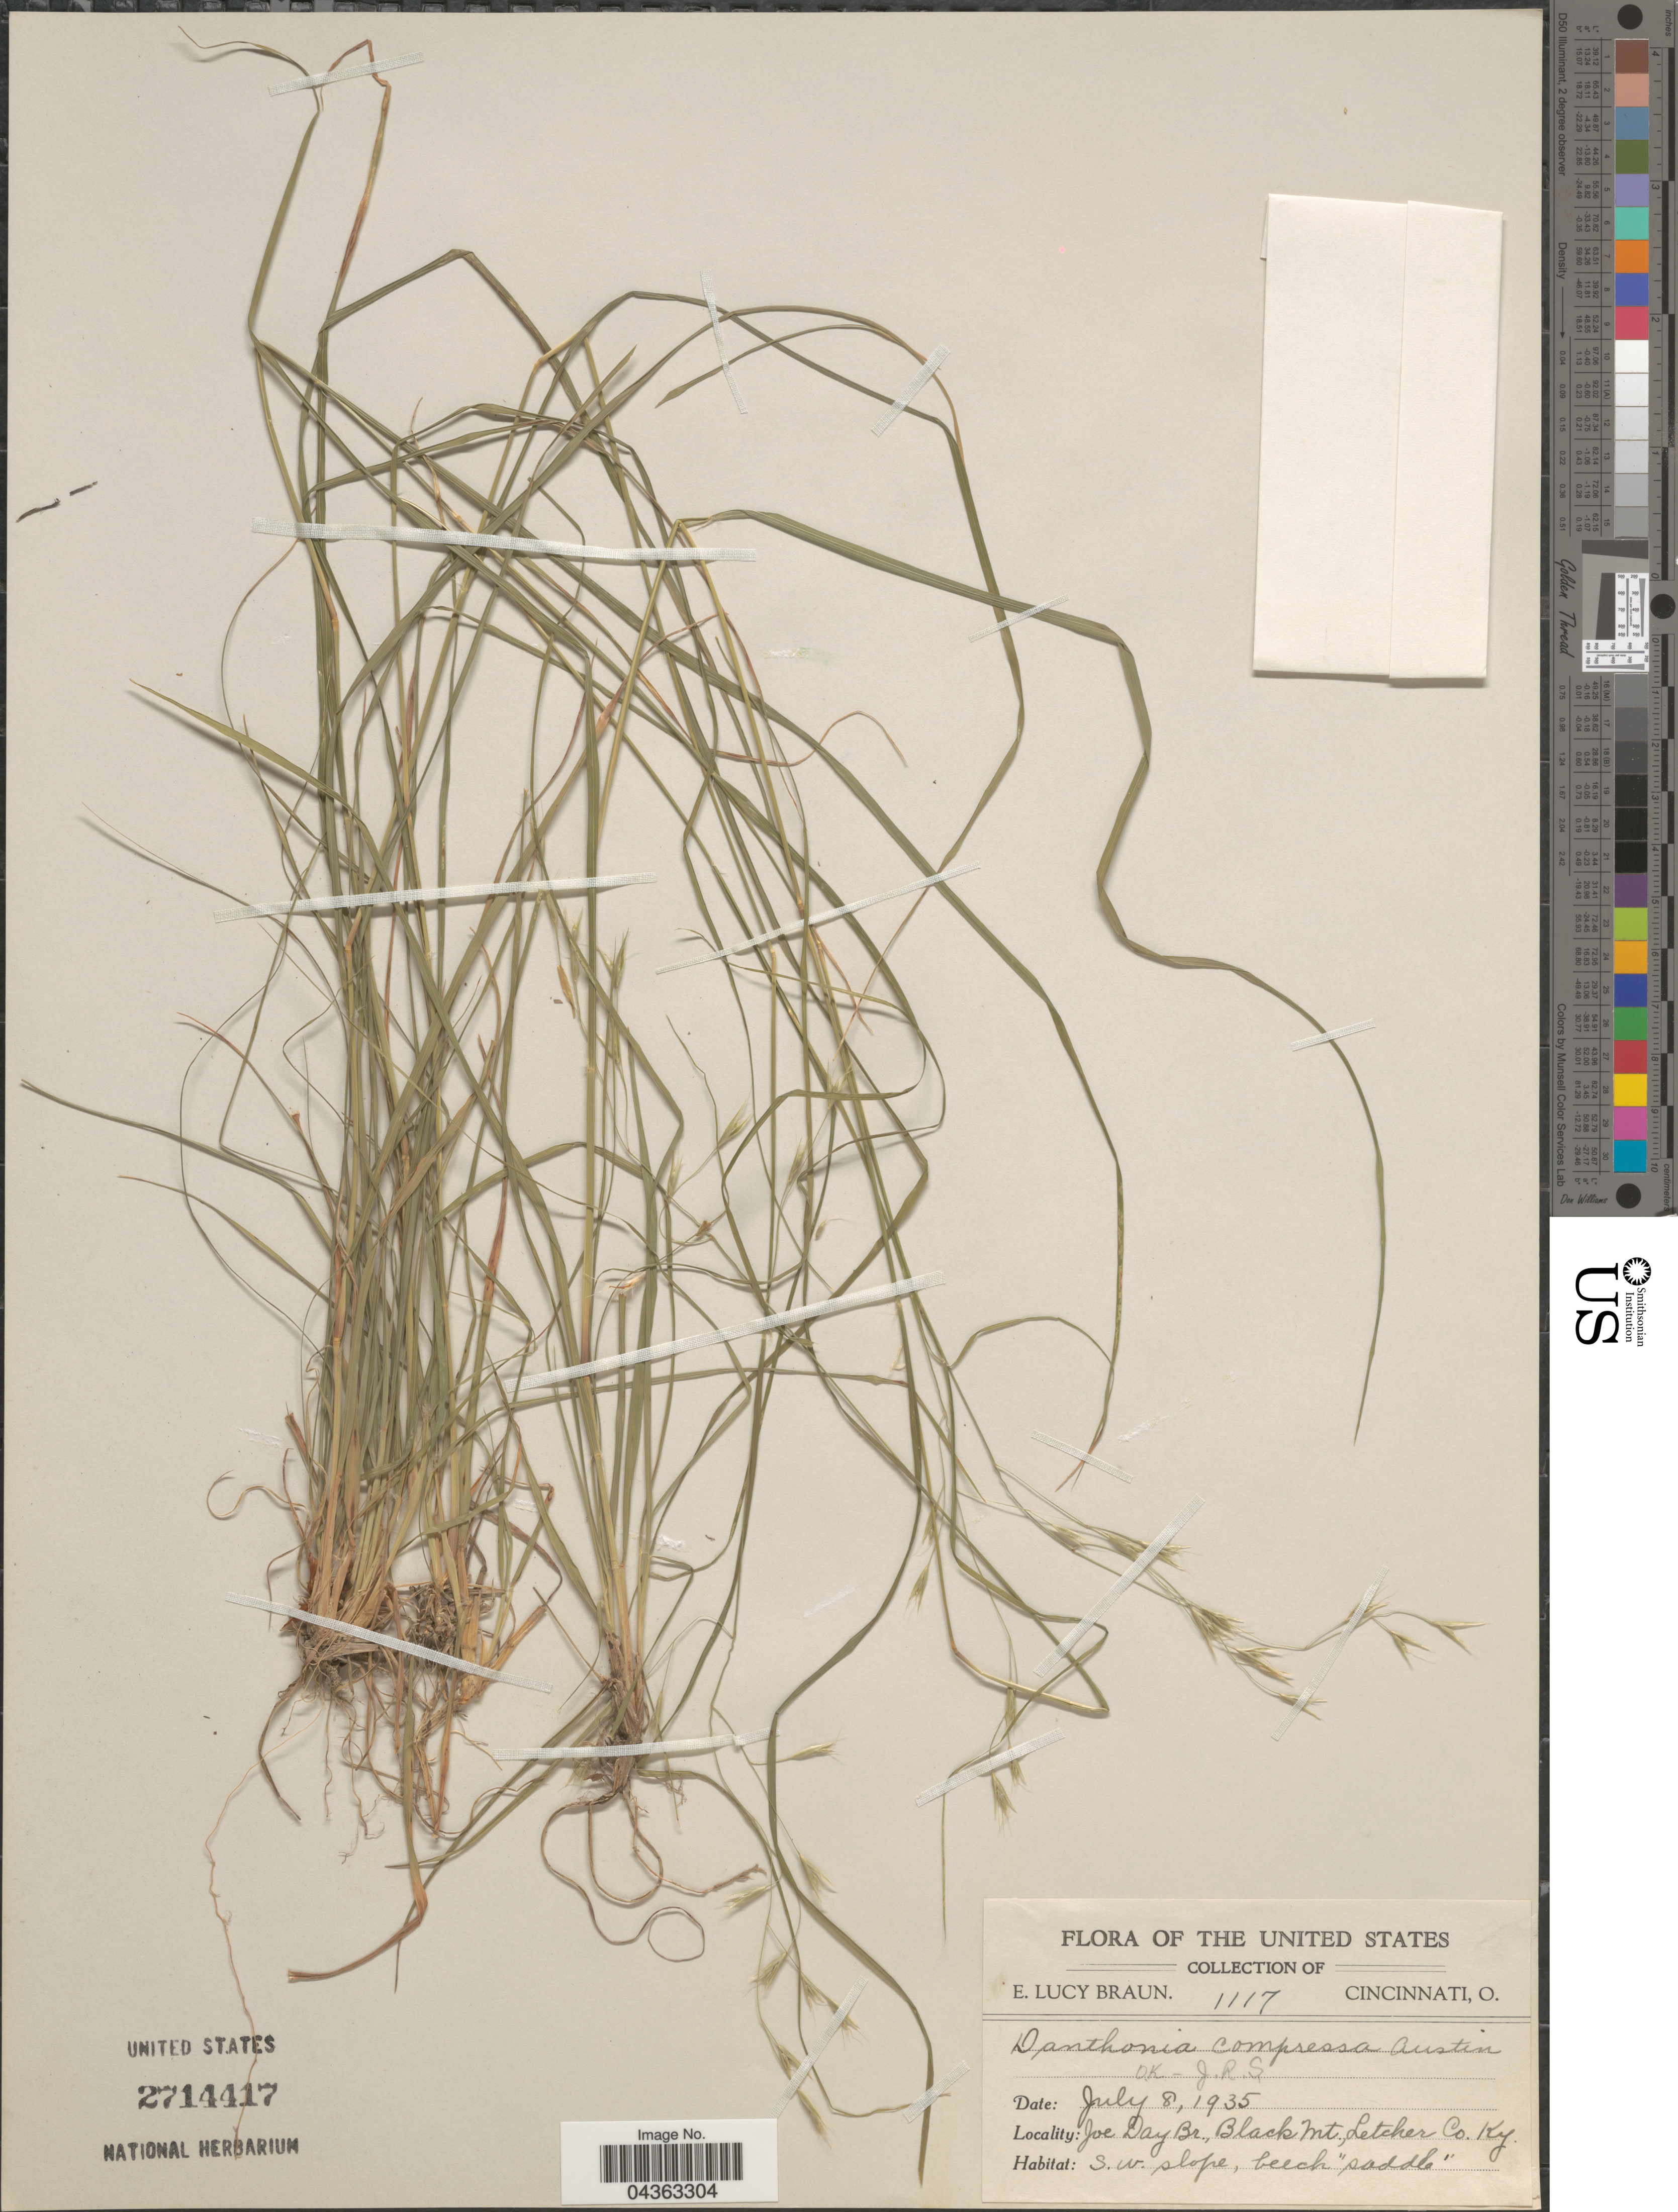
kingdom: Plantae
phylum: Tracheophyta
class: Liliopsida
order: Poales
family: Poaceae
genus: Danthonia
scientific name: Danthonia compressa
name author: Austin in F. Peck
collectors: E. L. Braun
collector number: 1117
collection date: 1935-07-08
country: United States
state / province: Kentucky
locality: Joe Day Br., Black Mt., Letcher Co. S.W. slope.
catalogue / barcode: US 2714417